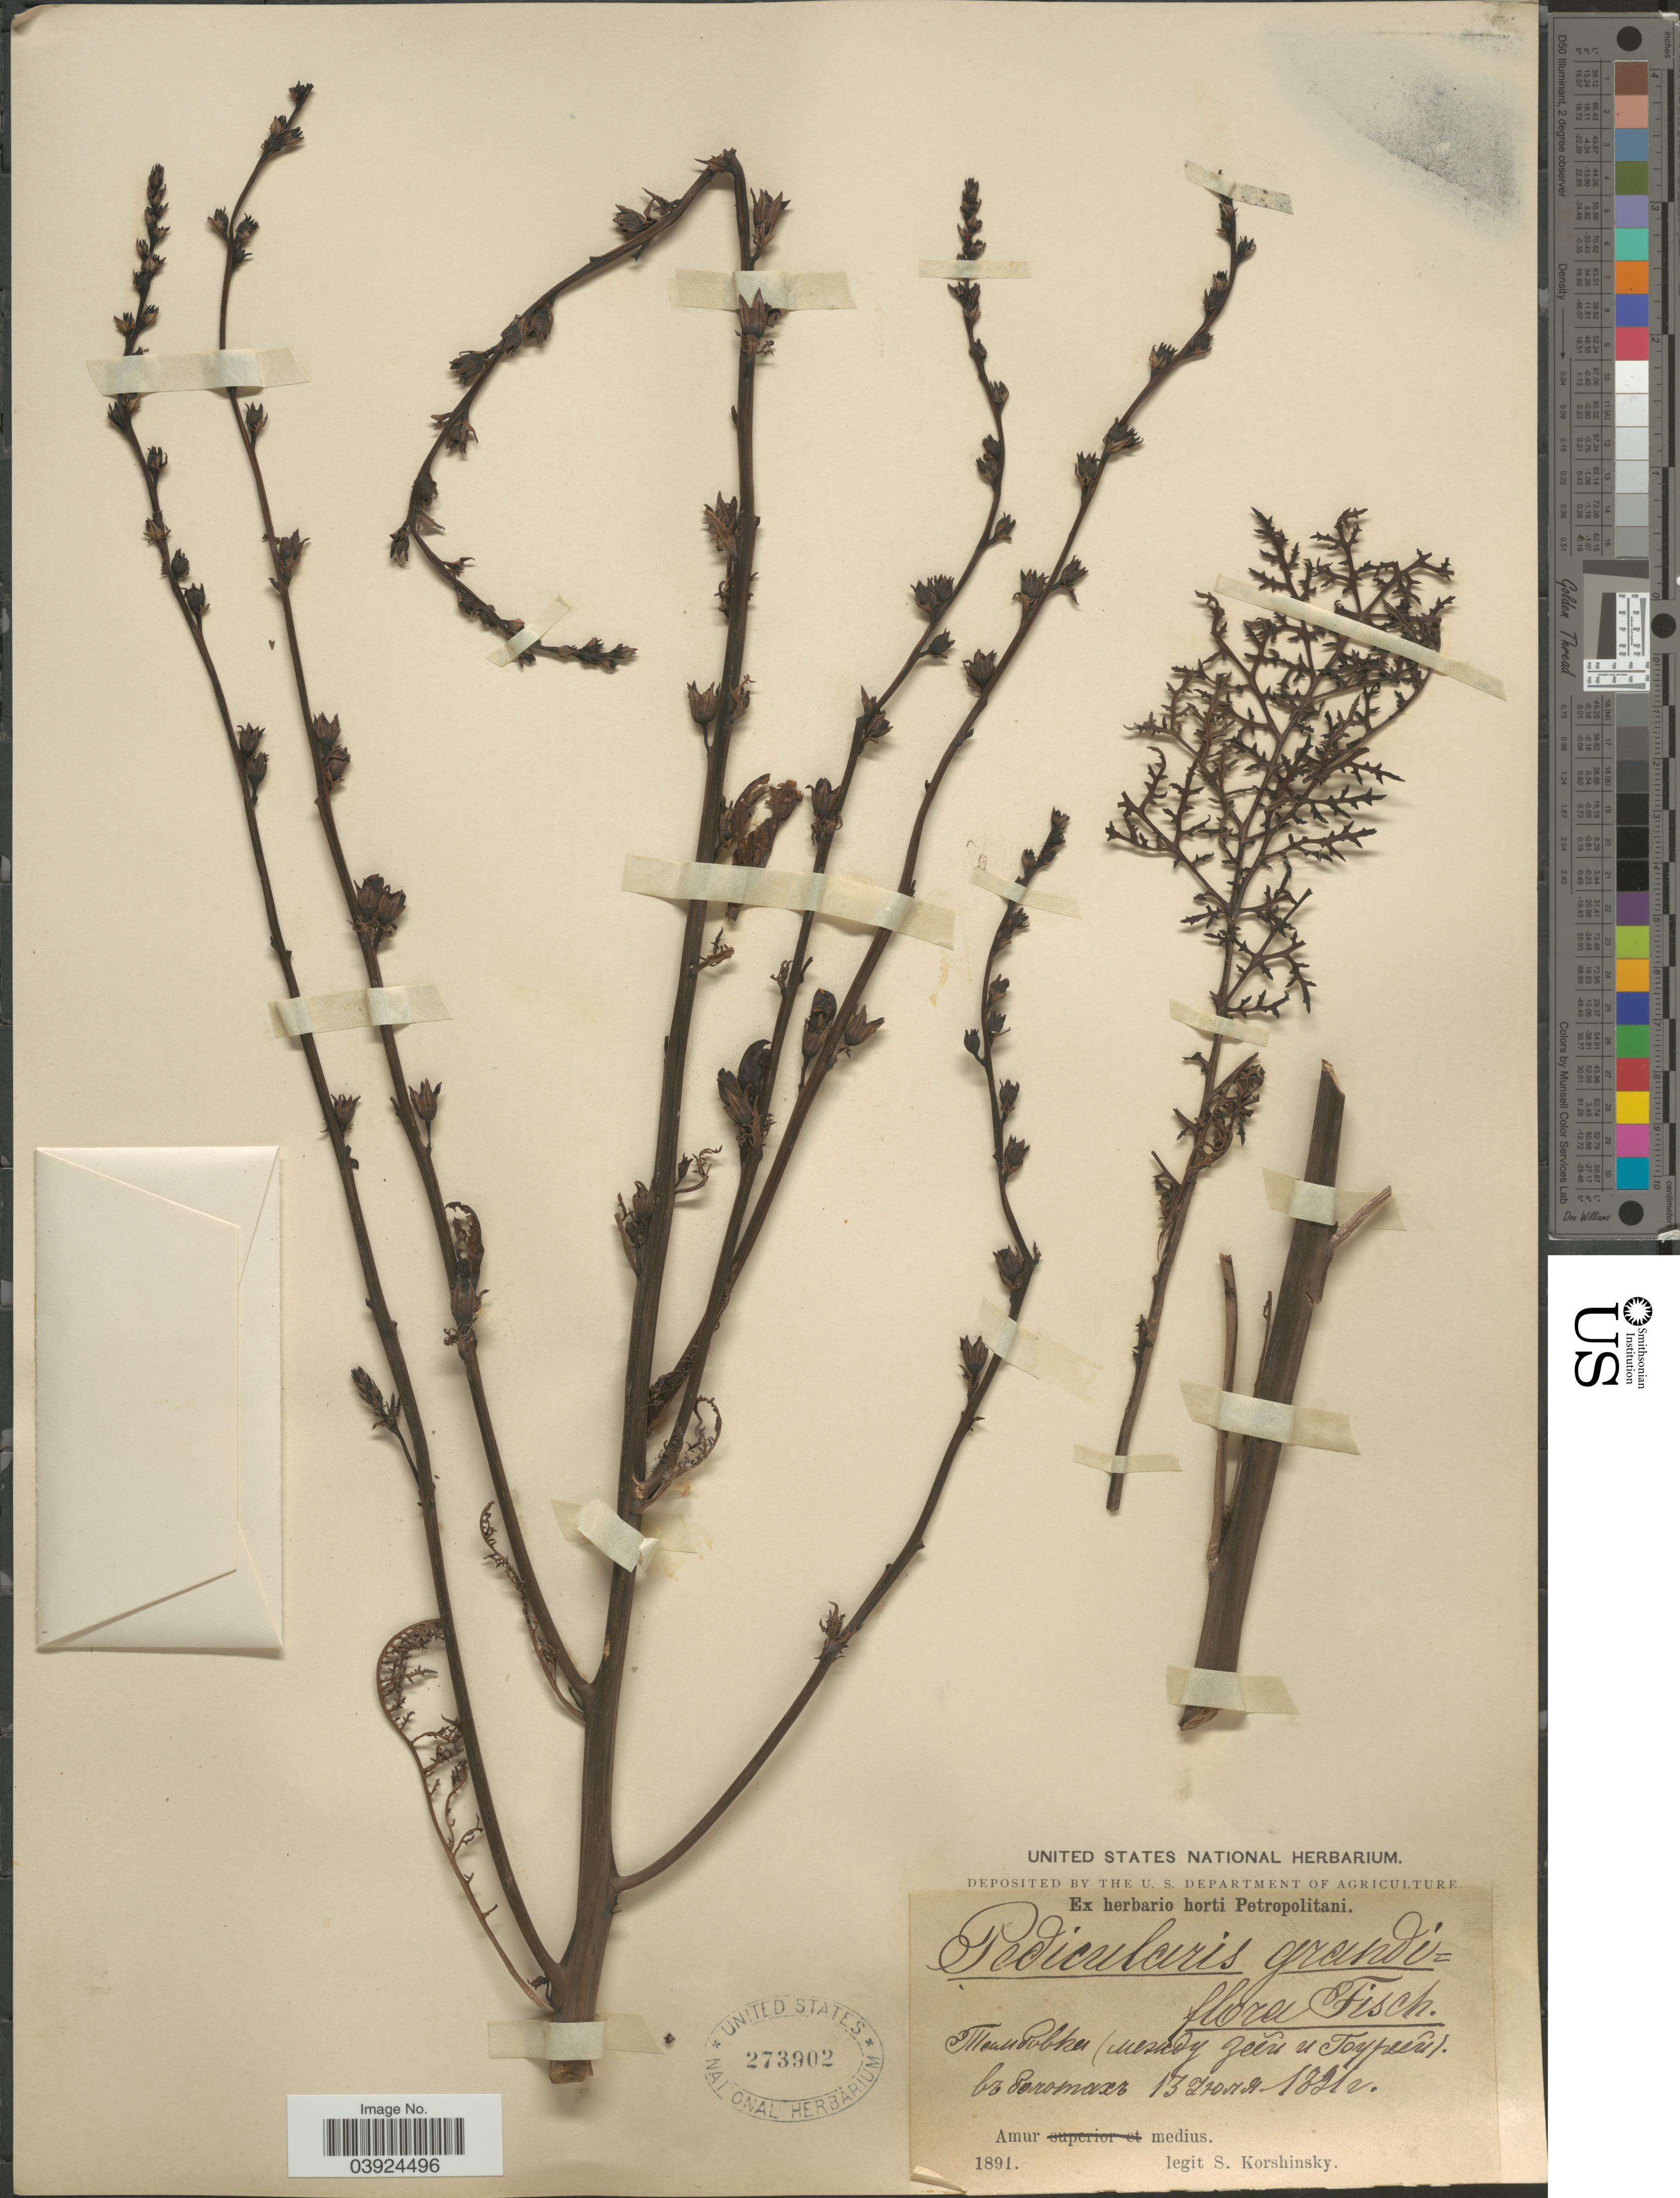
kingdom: Plantae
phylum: Tracheophyta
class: Magnoliopsida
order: Lamiales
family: Orobanchaceae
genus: Pedicularis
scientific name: Pedicularis grandiflora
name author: Fisch.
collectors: S. I. Korshinsky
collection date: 1891-07-13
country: Russian Federation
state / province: Amur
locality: Tambovka, between Zeya and Bureya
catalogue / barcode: US 273902